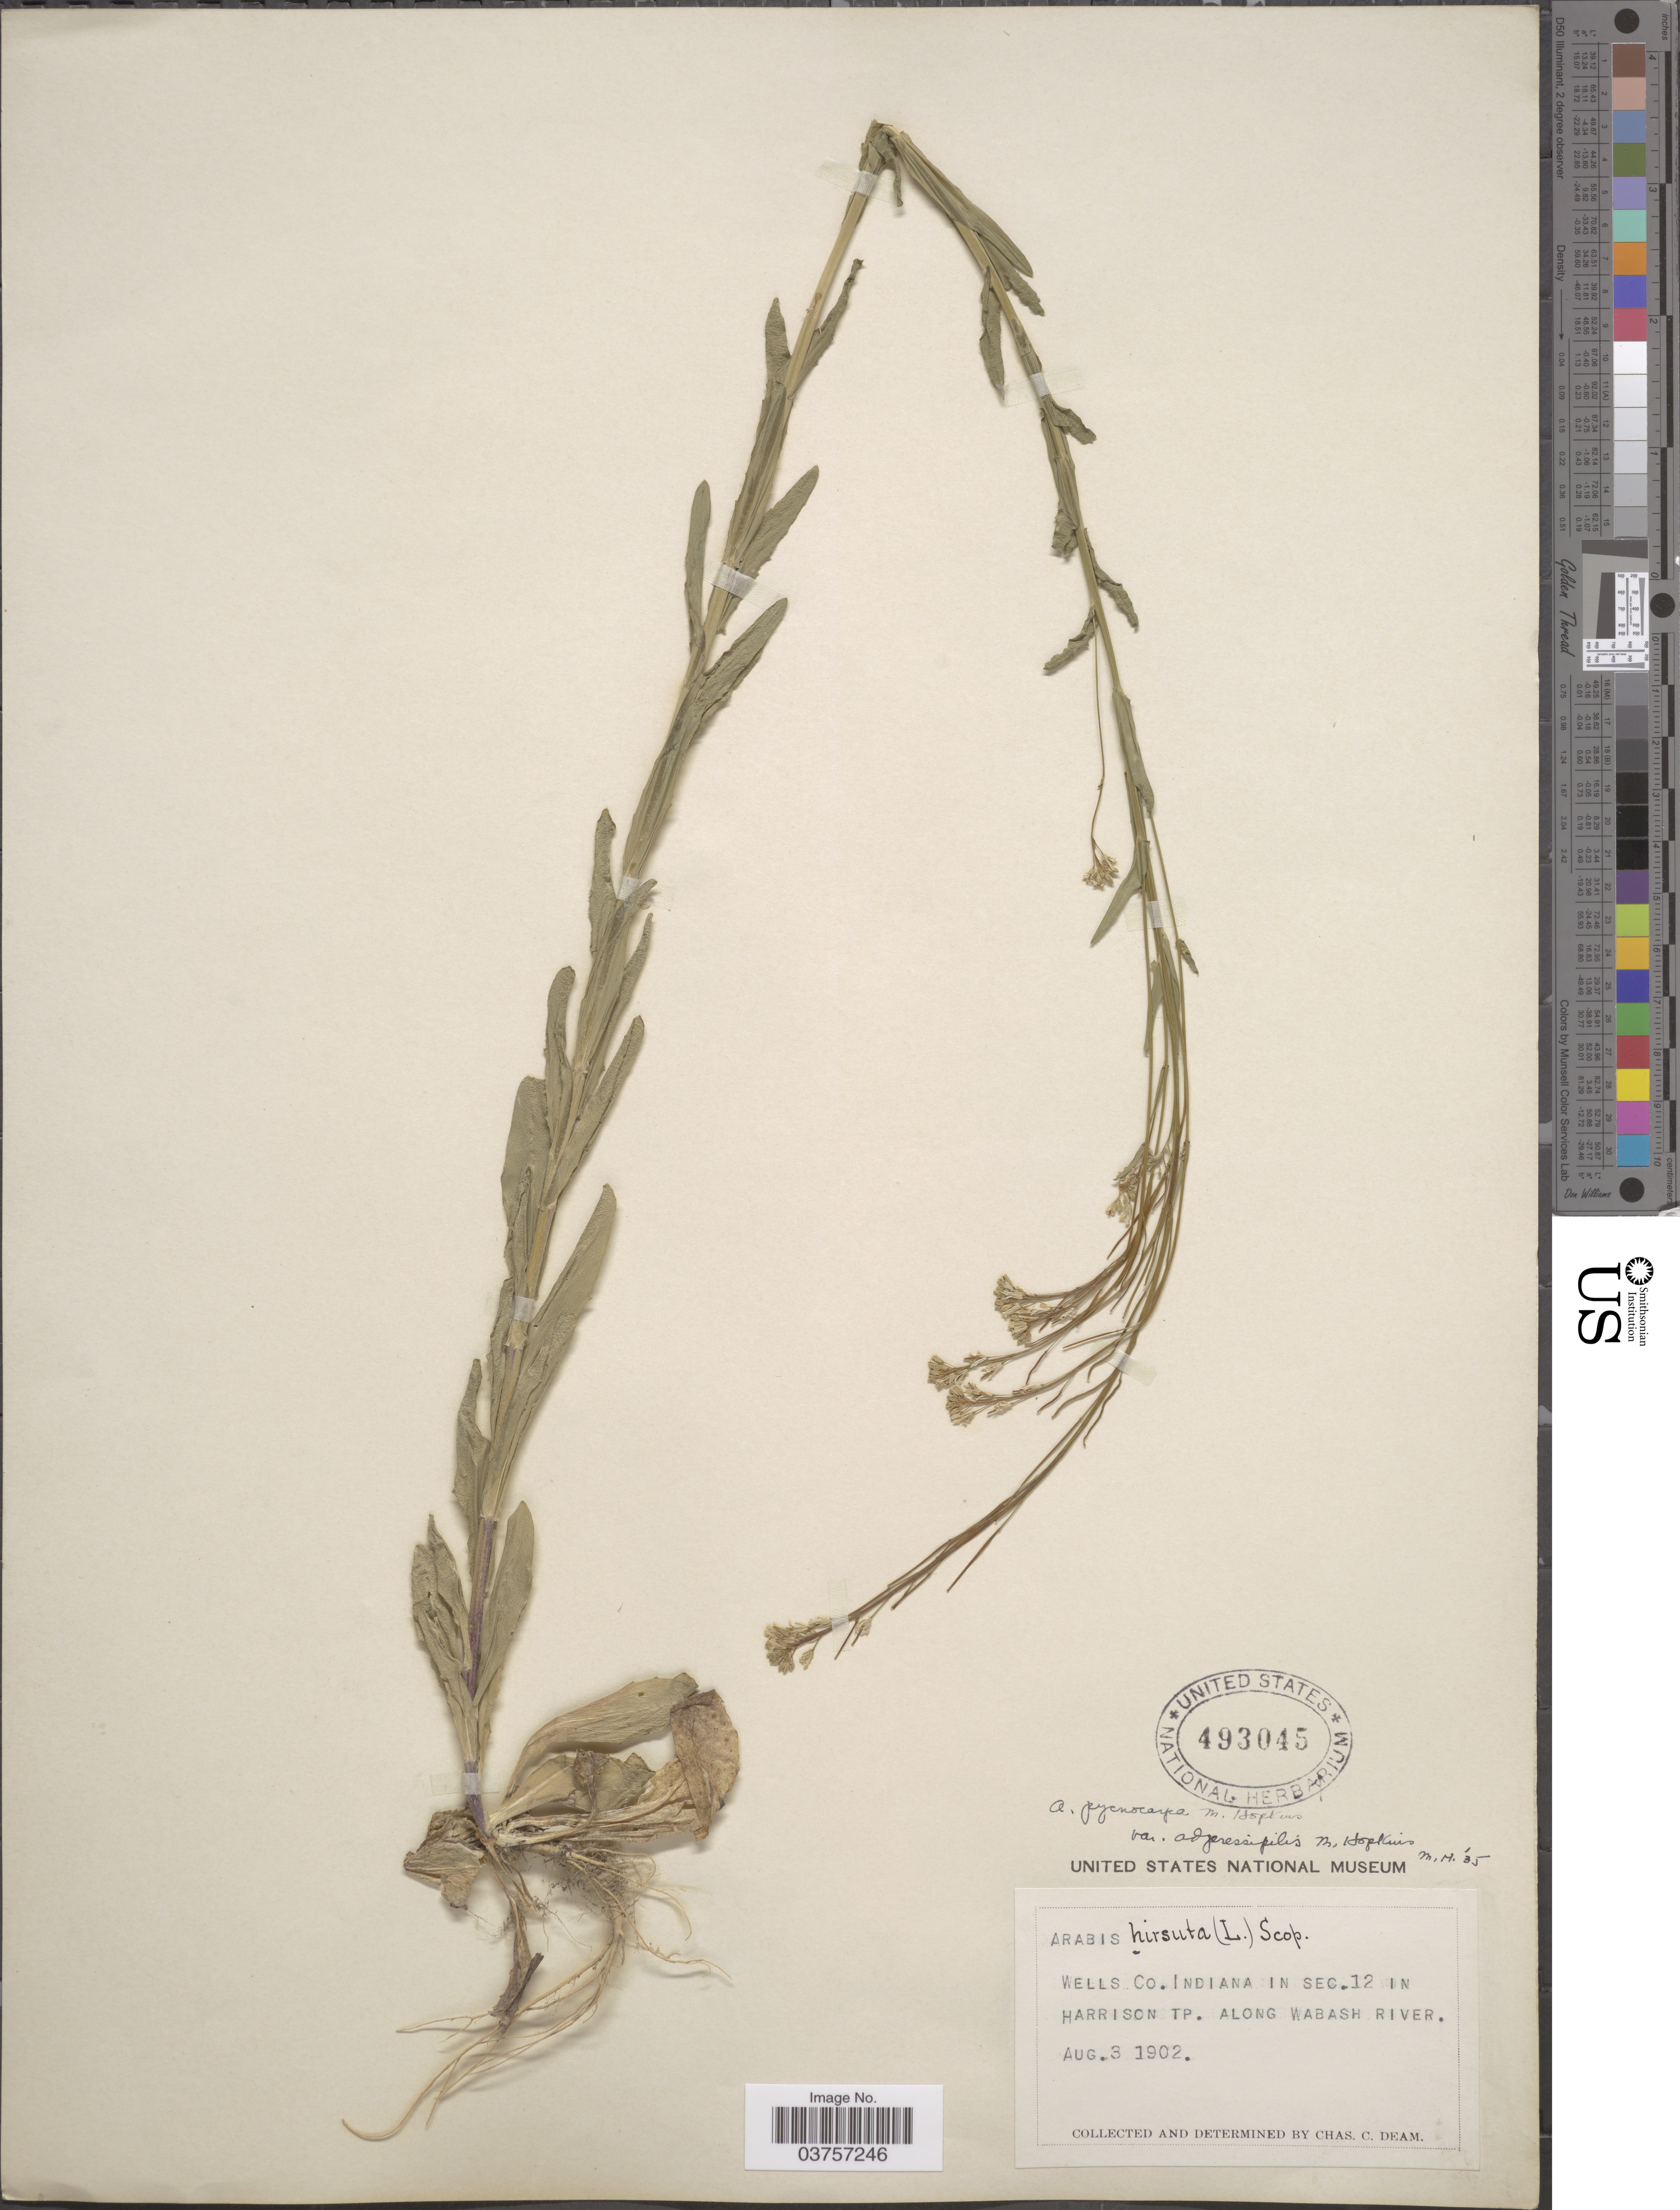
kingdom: Plantae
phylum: Tracheophyta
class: Magnoliopsida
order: Brassicales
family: Brassicaceae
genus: Arabis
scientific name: Arabis hirsuta var. adpressipilis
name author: (M. Hopkins) Rollins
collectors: C. C. Deam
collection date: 1902-08-03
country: United States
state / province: Indiana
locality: Wells Co. in sec. 12 in Harrison Tp. along Wabash River.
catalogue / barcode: US 493045